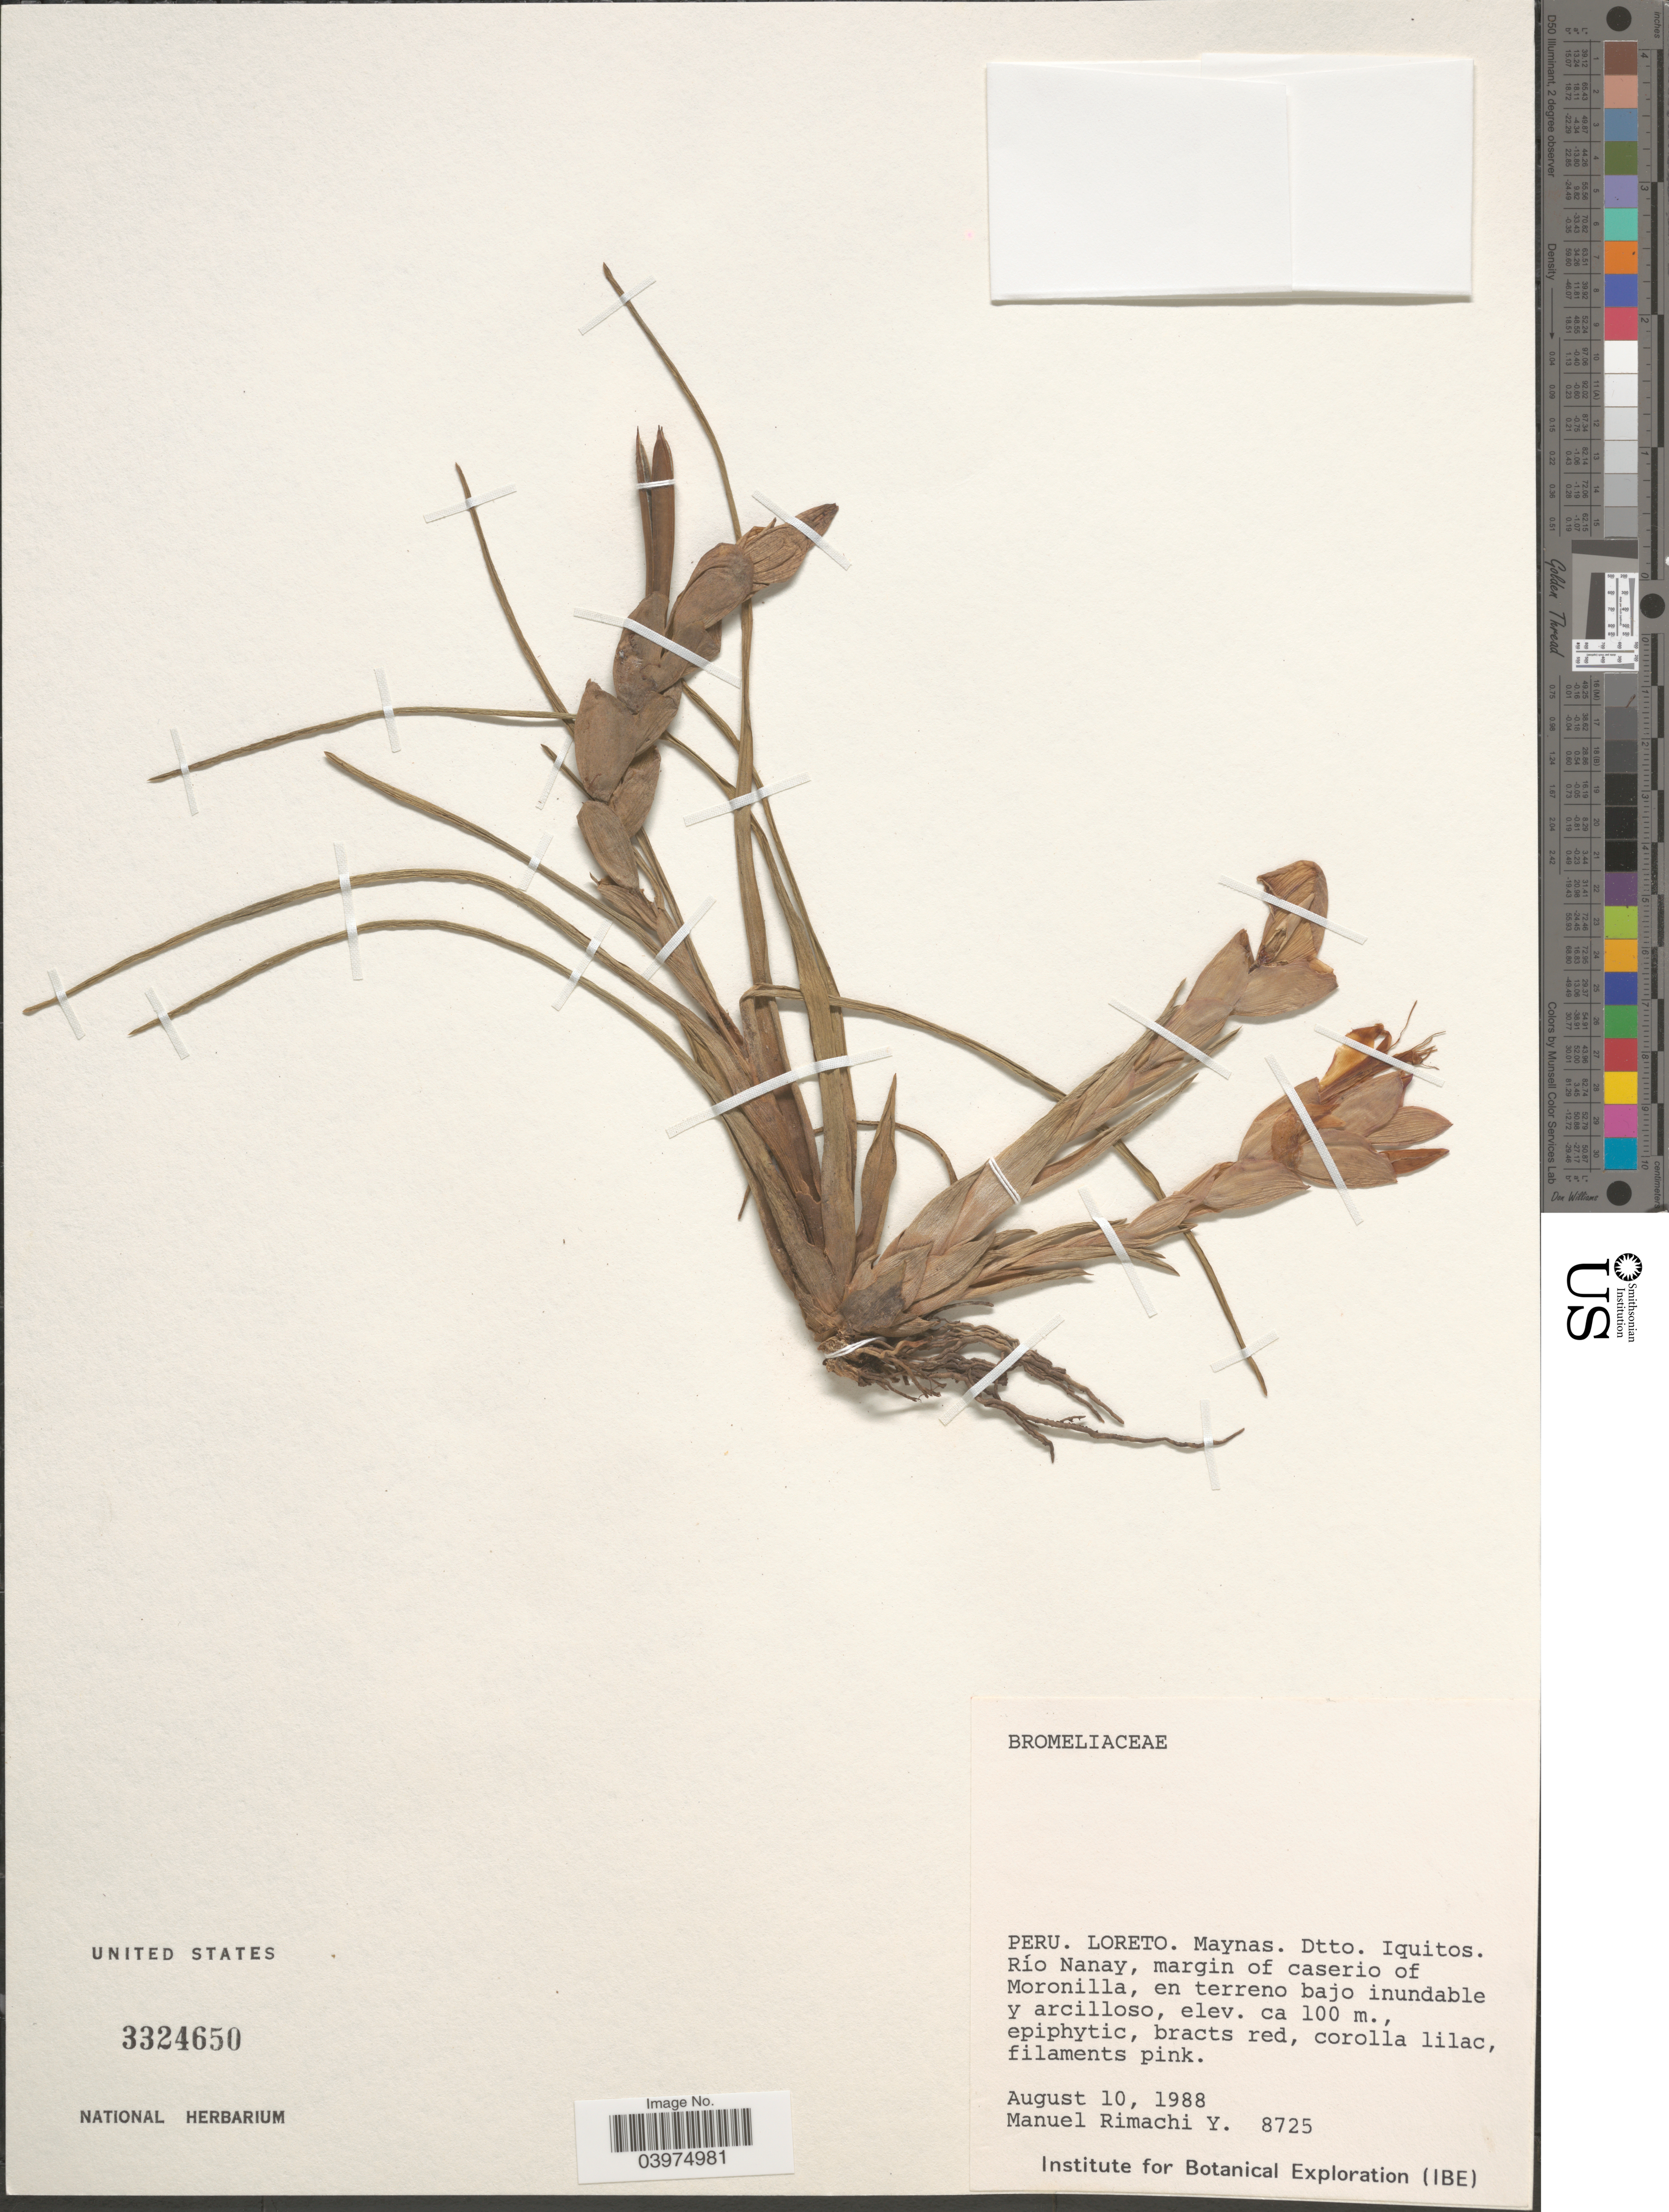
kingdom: Plantae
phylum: Tracheophyta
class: Liliopsida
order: Poales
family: Bromeliaceae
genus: Tillandsia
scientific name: Tillandsia sp.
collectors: M. Rimachi Y.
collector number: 8725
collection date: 1988-08-10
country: Peru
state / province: Loreto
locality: Maynas. Dtto. Iquitos. Río Nanay, margin of caserio of Moronilla, en terreno bajo inundable y arcilloso.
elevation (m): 100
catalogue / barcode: US 3324650